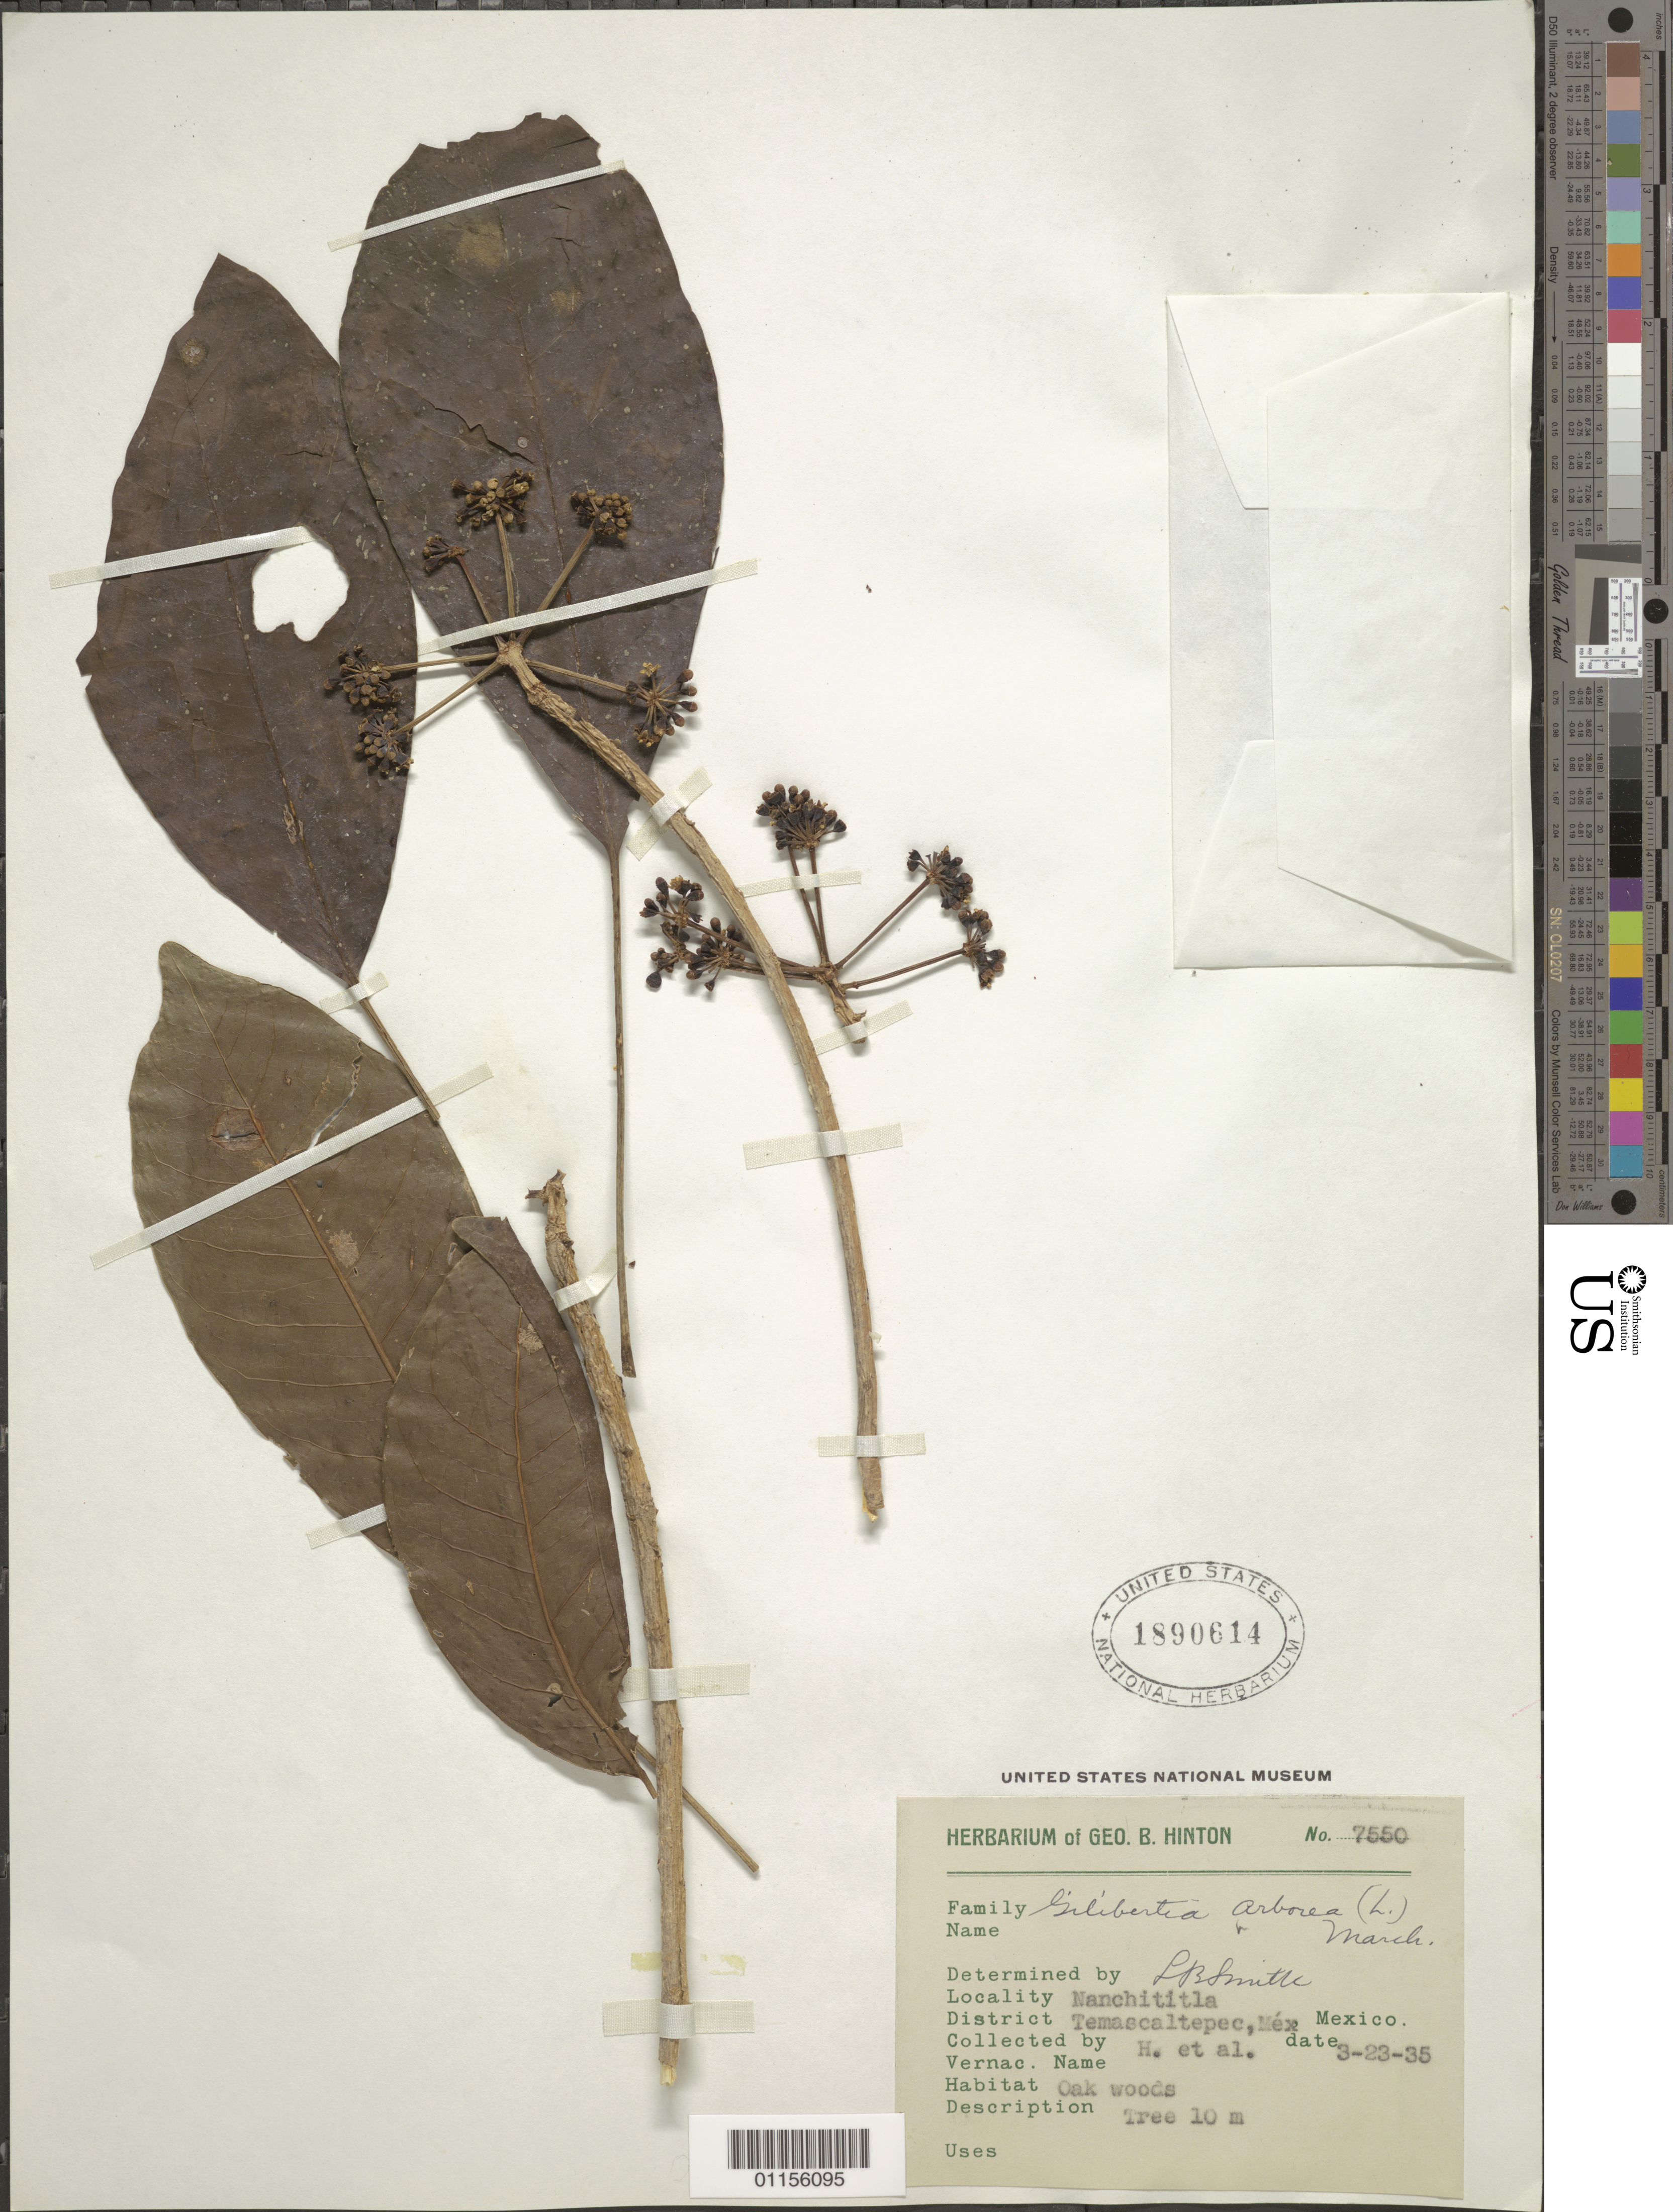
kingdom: Plantae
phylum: Tracheophyta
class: Magnoliopsida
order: Apiales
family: Araliaceae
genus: Dendropanax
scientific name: Dendropanax arboreus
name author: (L.) Decne. & Planch.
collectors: G. B. Hinton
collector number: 7550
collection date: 1935-03-23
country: Mexico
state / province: México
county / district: Temascaltepec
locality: Nanchititla.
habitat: Oak woods. Tree.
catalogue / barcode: US 1890614